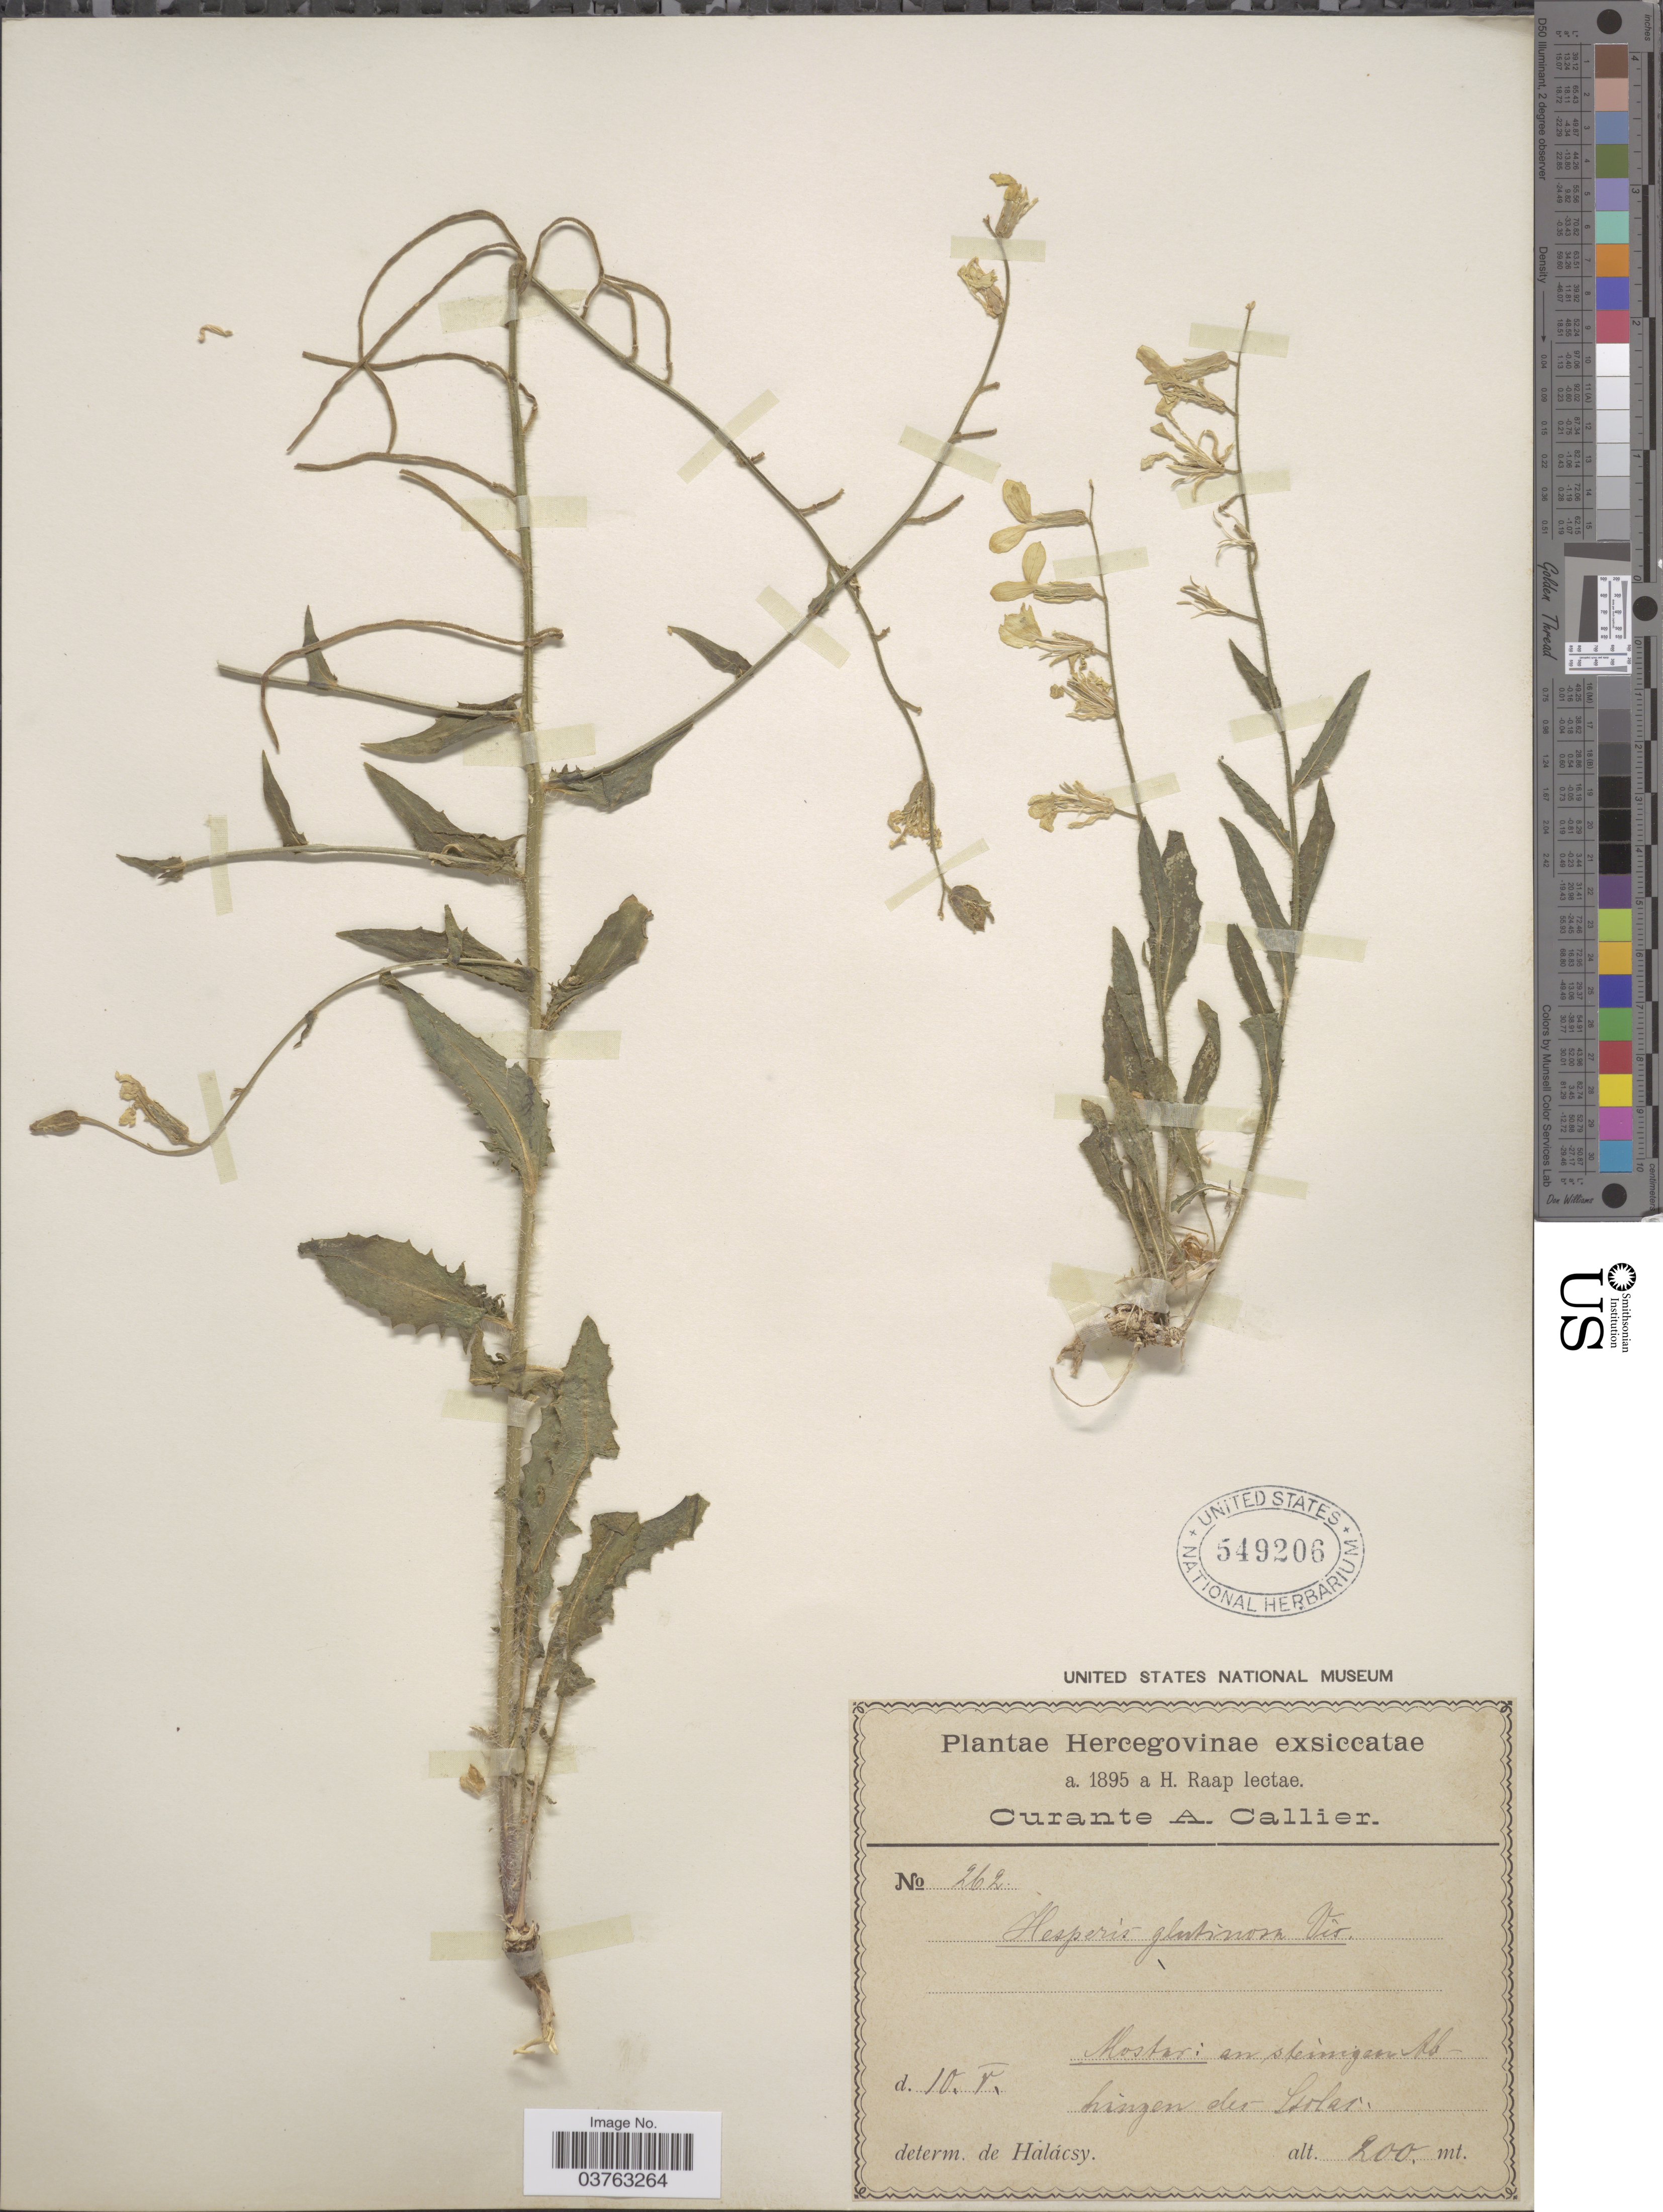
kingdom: Plantae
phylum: Tracheophyta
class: Magnoliopsida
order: Brassicales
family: Brassicaceae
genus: Hesperis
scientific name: Hesperis glutinosa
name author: Vis.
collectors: H. Raap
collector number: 262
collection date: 1895-05-10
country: Bosnia and Herzegovina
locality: Hercegovinae. Mostar: an steinigen Abhangen des Stolar.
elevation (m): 200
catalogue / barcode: US 549206